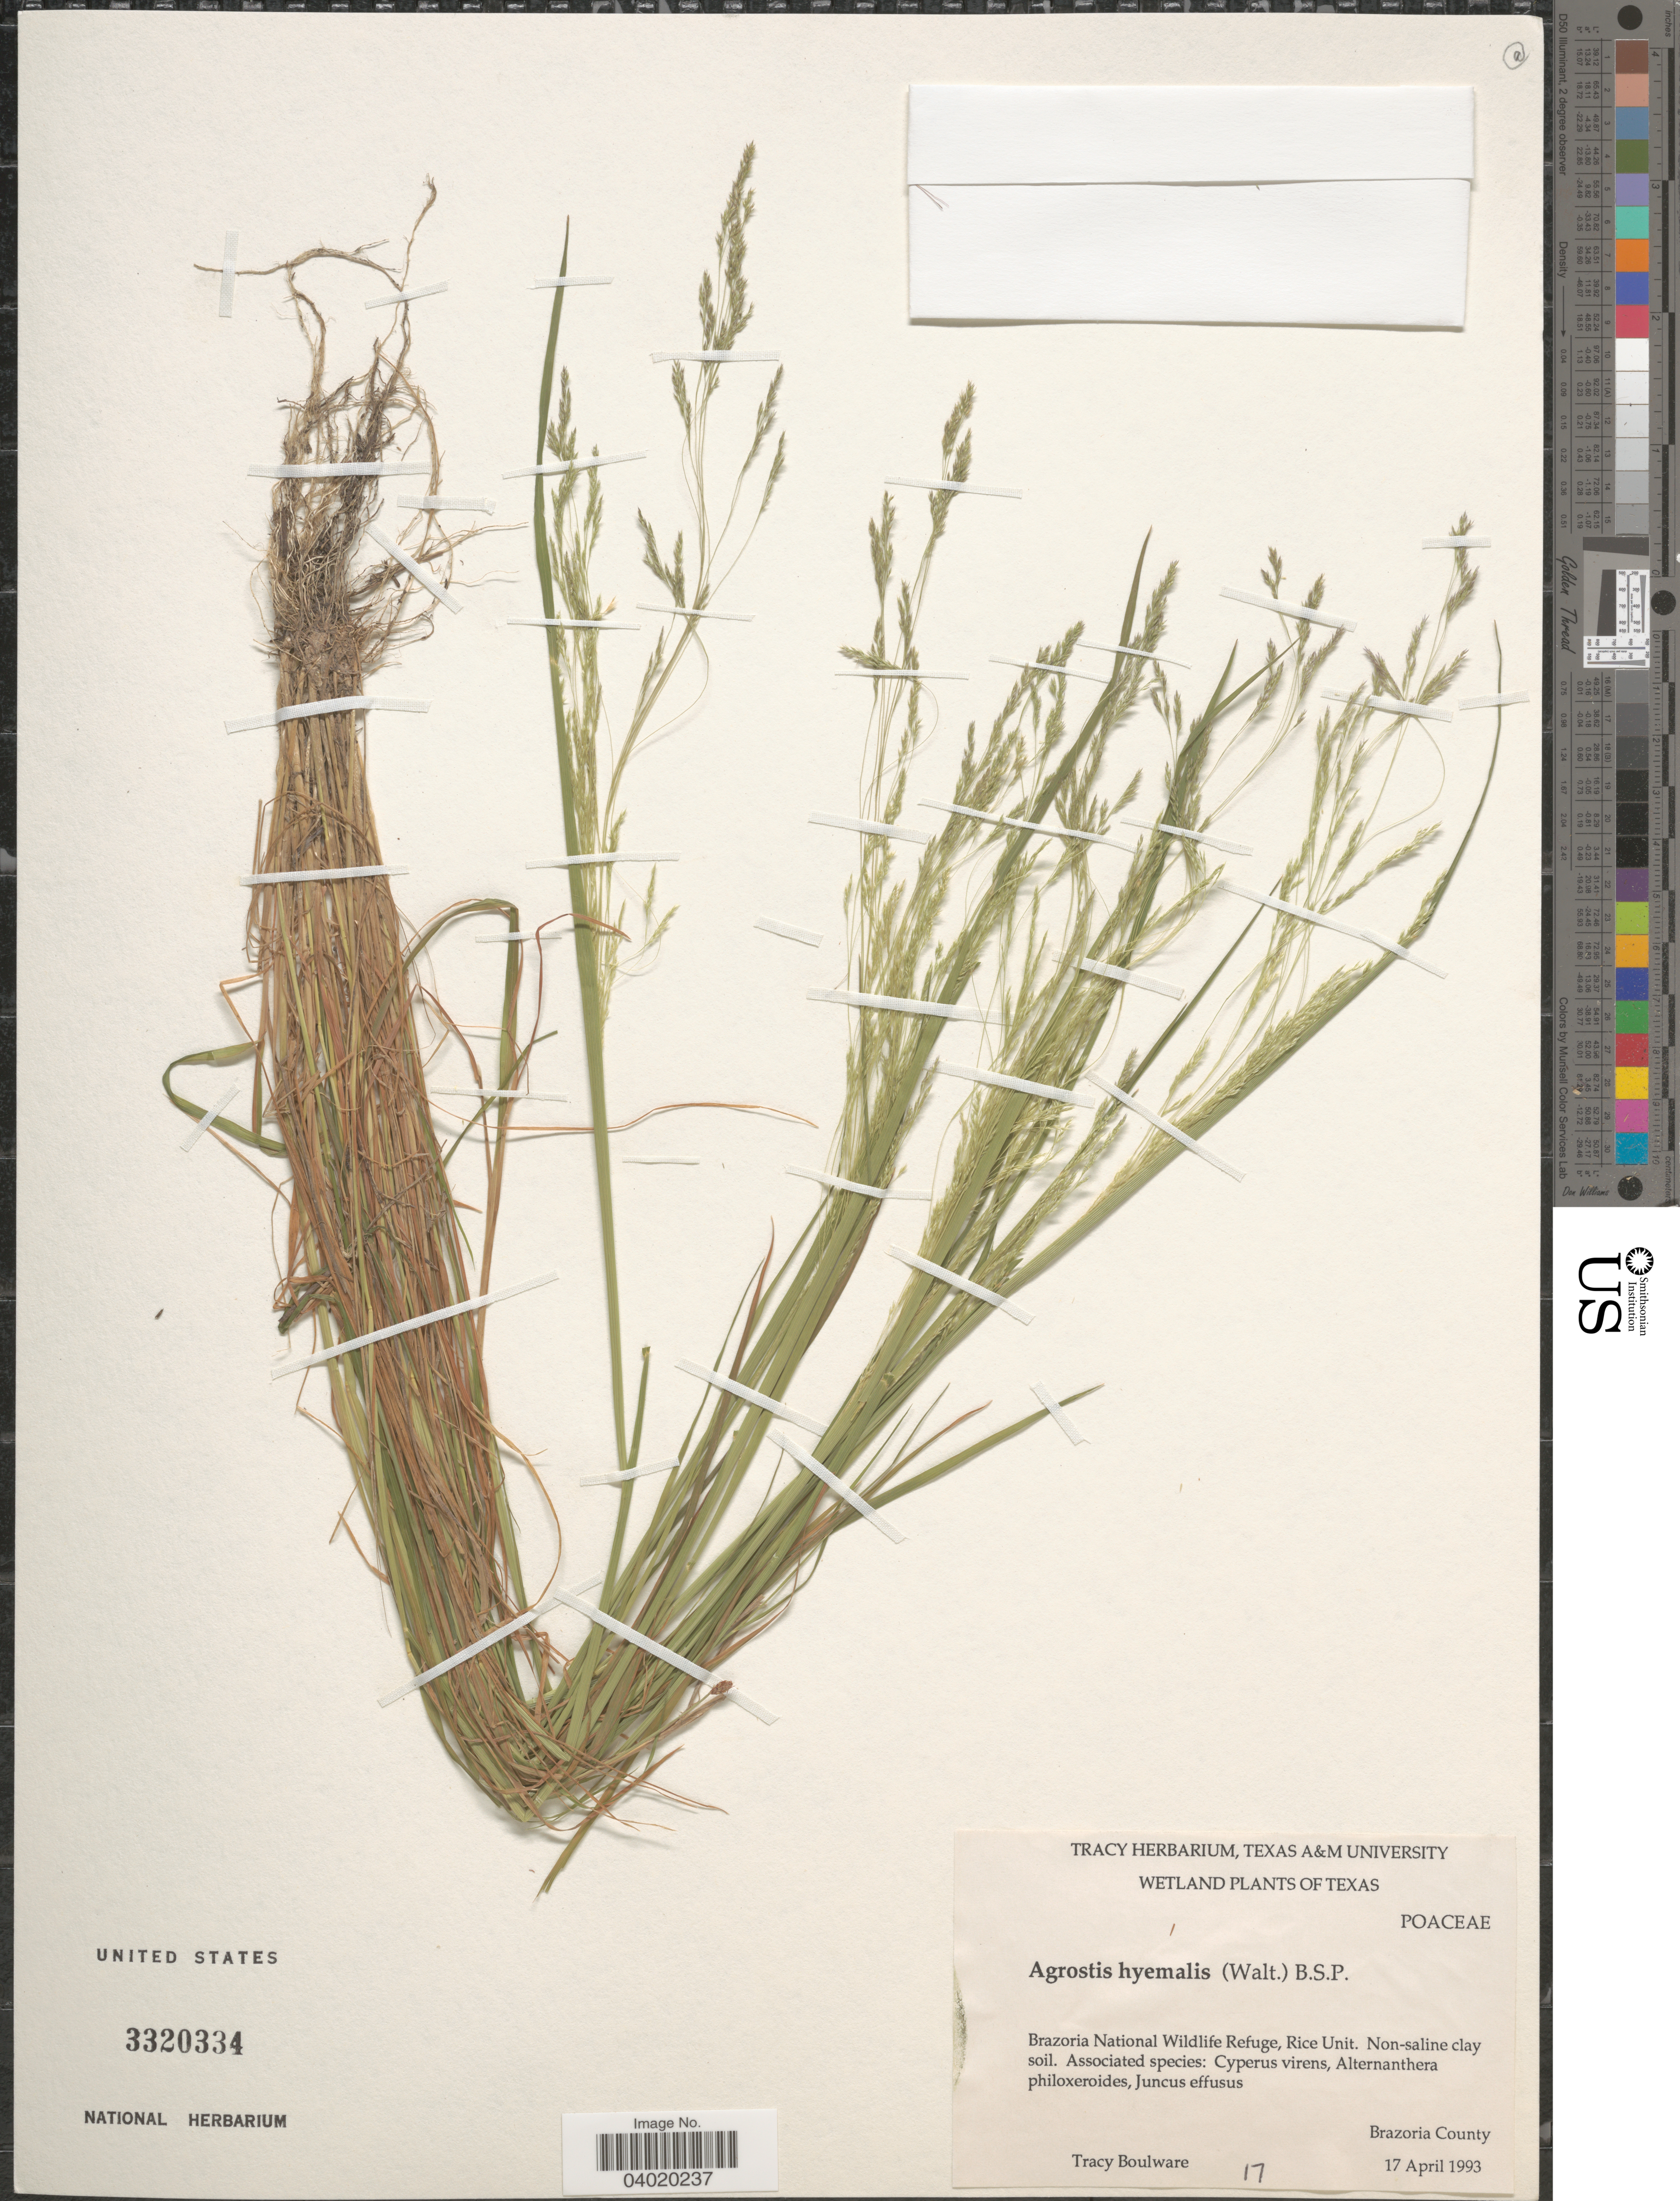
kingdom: Plantae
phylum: Tracheophyta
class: Liliopsida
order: Poales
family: Poaceae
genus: Agrostis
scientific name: Agrostis hyemalis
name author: (Walter) Britton et al.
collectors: T. Boulware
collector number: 17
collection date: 1993-04-17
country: United States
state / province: Texas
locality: Brazoria National Wildlife Refuge, Rice Unit. Brazoria County.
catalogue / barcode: US 3320334